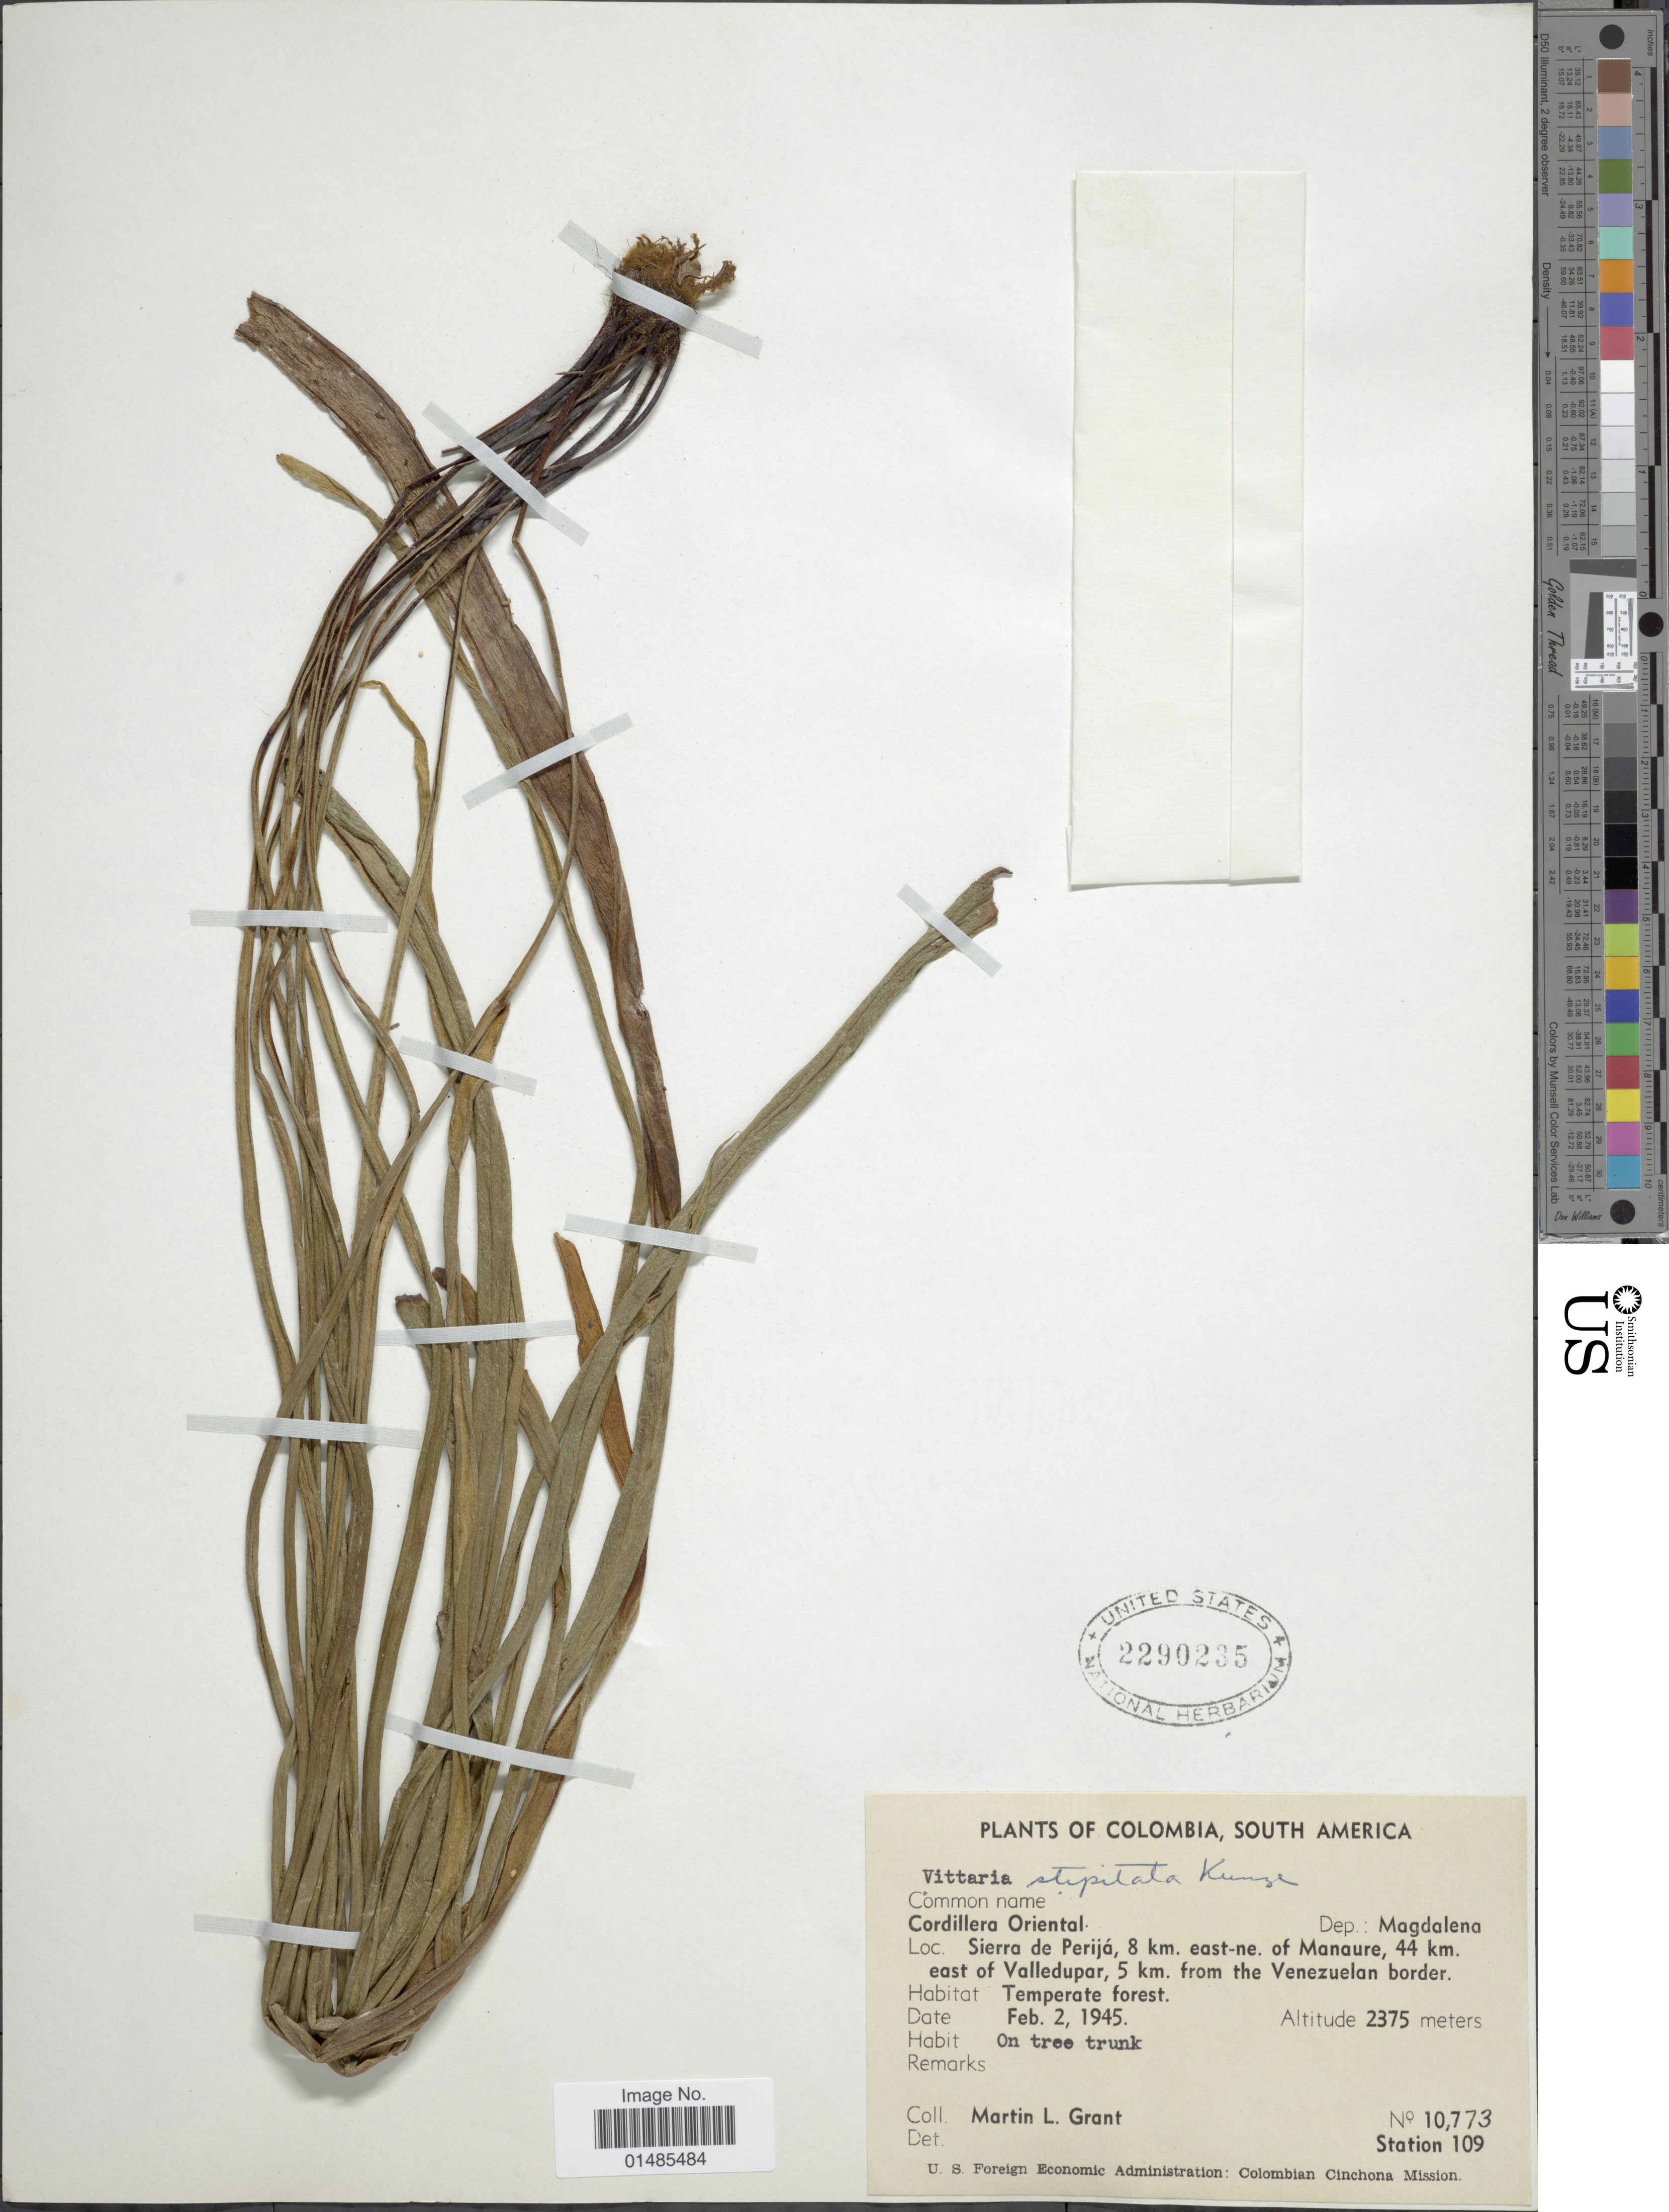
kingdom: Plantae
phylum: Tracheophyta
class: Polypodiopsida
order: Polypodiales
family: Pteridaceae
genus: Radiovittaria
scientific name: Radiovittaria stipitata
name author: (Kunze) E.H. Crane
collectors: M. L. Grant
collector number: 10773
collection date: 1945-02-02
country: Colombia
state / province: Magdalena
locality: Cordillera Oriental. Sierra de Perijá, 8 km. east-ne. of Manaure, 44 km. east of Valledupar, 5 km. from the Venezuelan border.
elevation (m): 2375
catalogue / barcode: US 2290235